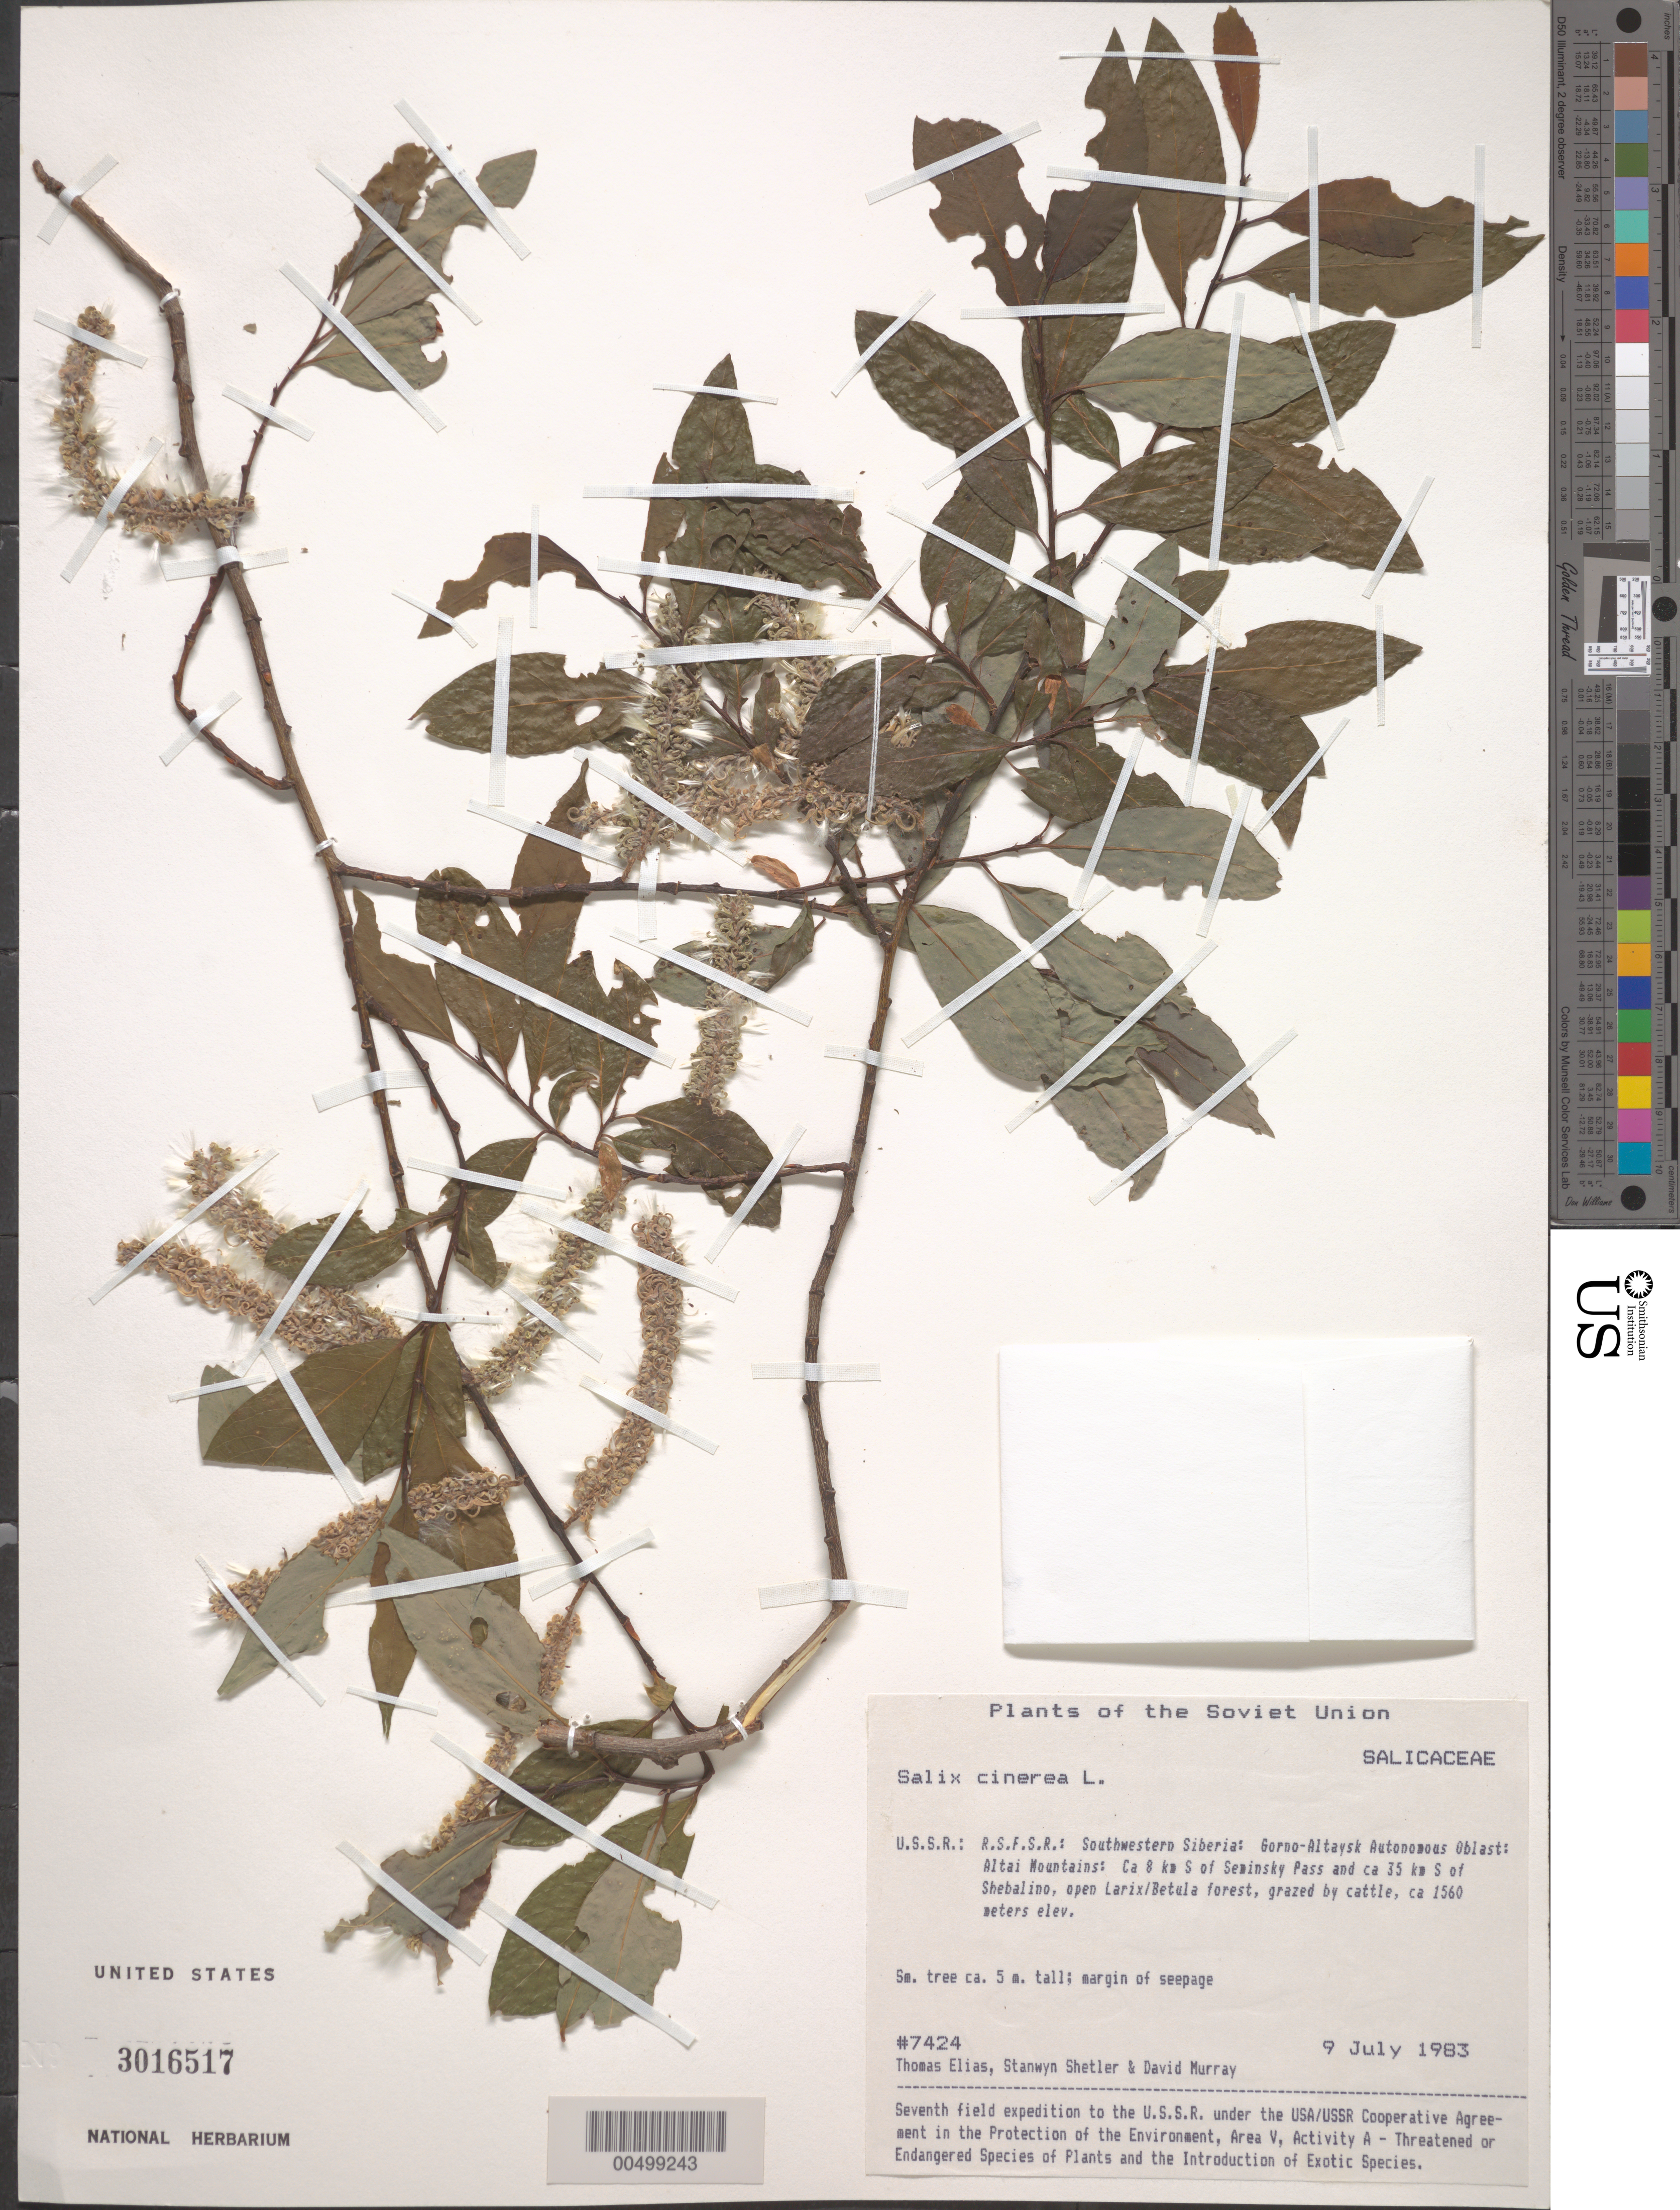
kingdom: Plantae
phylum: Tracheophyta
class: Magnoliopsida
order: Malpighiales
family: Salicaceae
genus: Salix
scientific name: Salix cinerea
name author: L.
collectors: T. Elias, S. Shetler & D. F. Murray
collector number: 7424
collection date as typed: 09 Jul 1983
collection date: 1983-07-09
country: Russian Federation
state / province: Altai Republic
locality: Altai Mountains, ca. 8 km S of Seminsky Pass and ca. 35 km S of Shebalino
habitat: margin of seepage; open Larix/Betula forest, grazed by cattle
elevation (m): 1560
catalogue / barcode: US 3016517